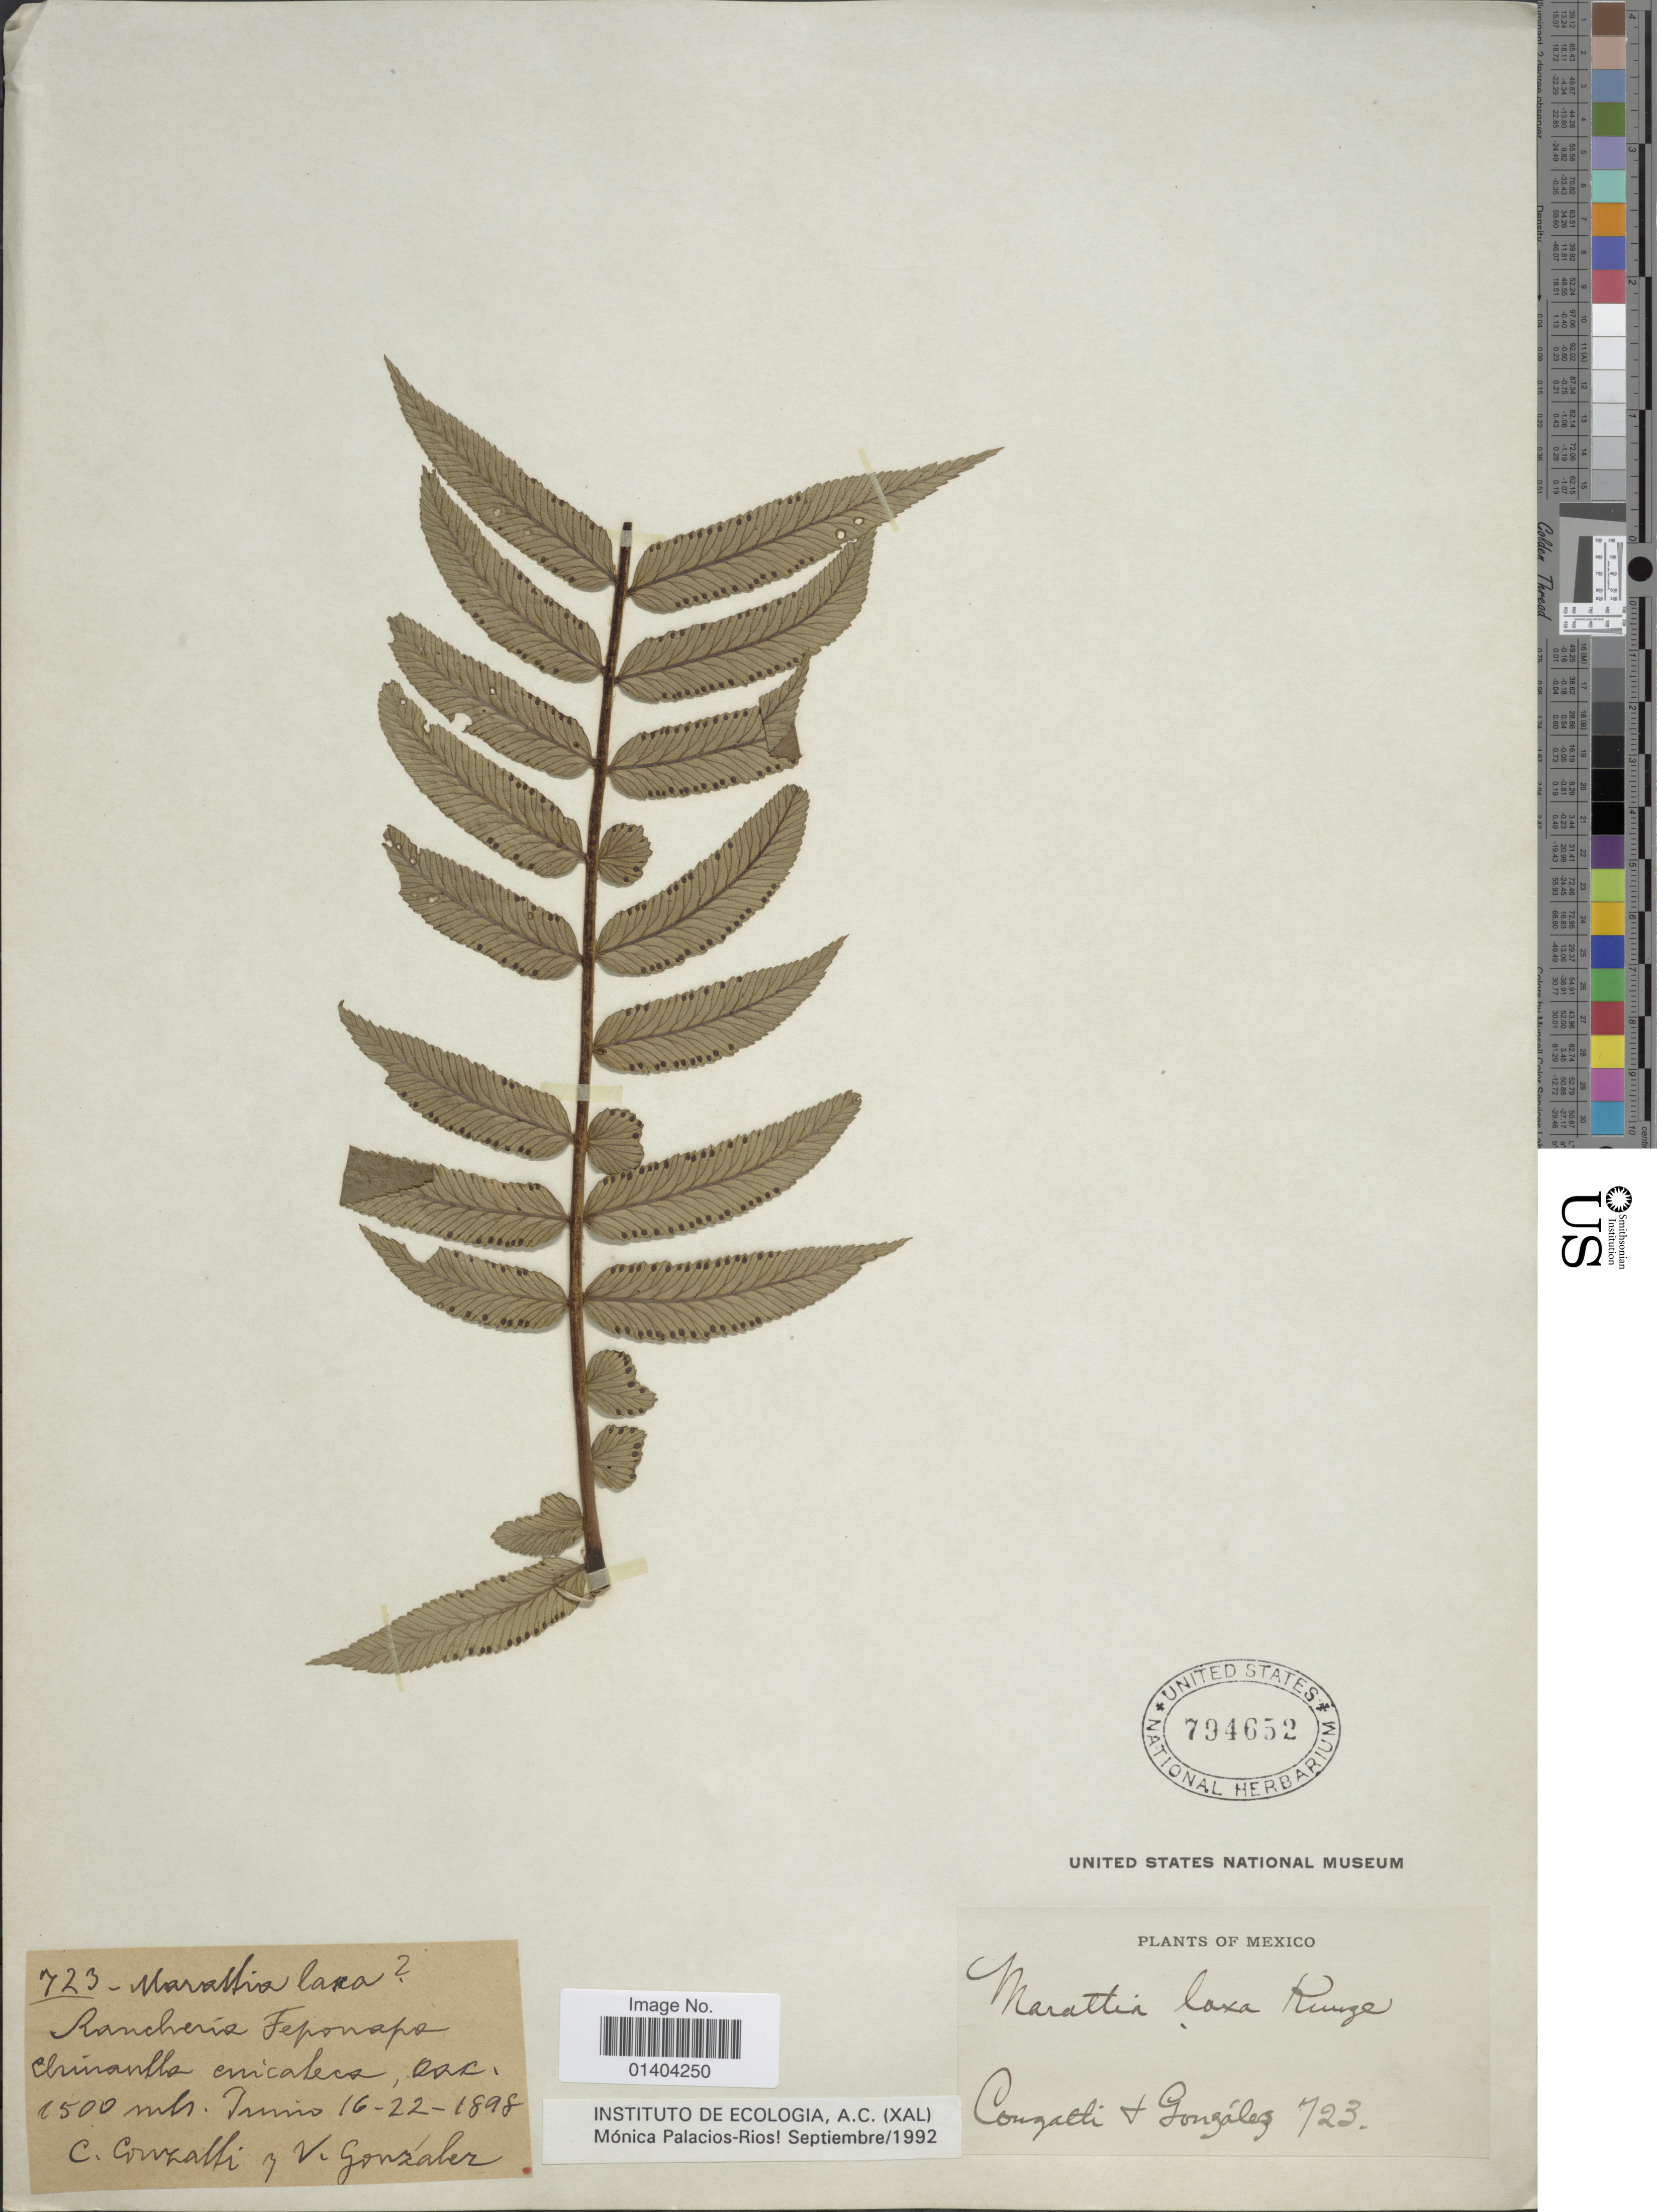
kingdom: Plantae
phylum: Tracheophyta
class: Polypodiopsida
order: Marattiales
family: Marattiaceae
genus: Marattia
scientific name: Marattia laxa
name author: Kunze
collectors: C. Conzatti & V. Gonzales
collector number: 723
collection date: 1898-06-16/1898-06-22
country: Mexico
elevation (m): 1500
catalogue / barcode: US 794652